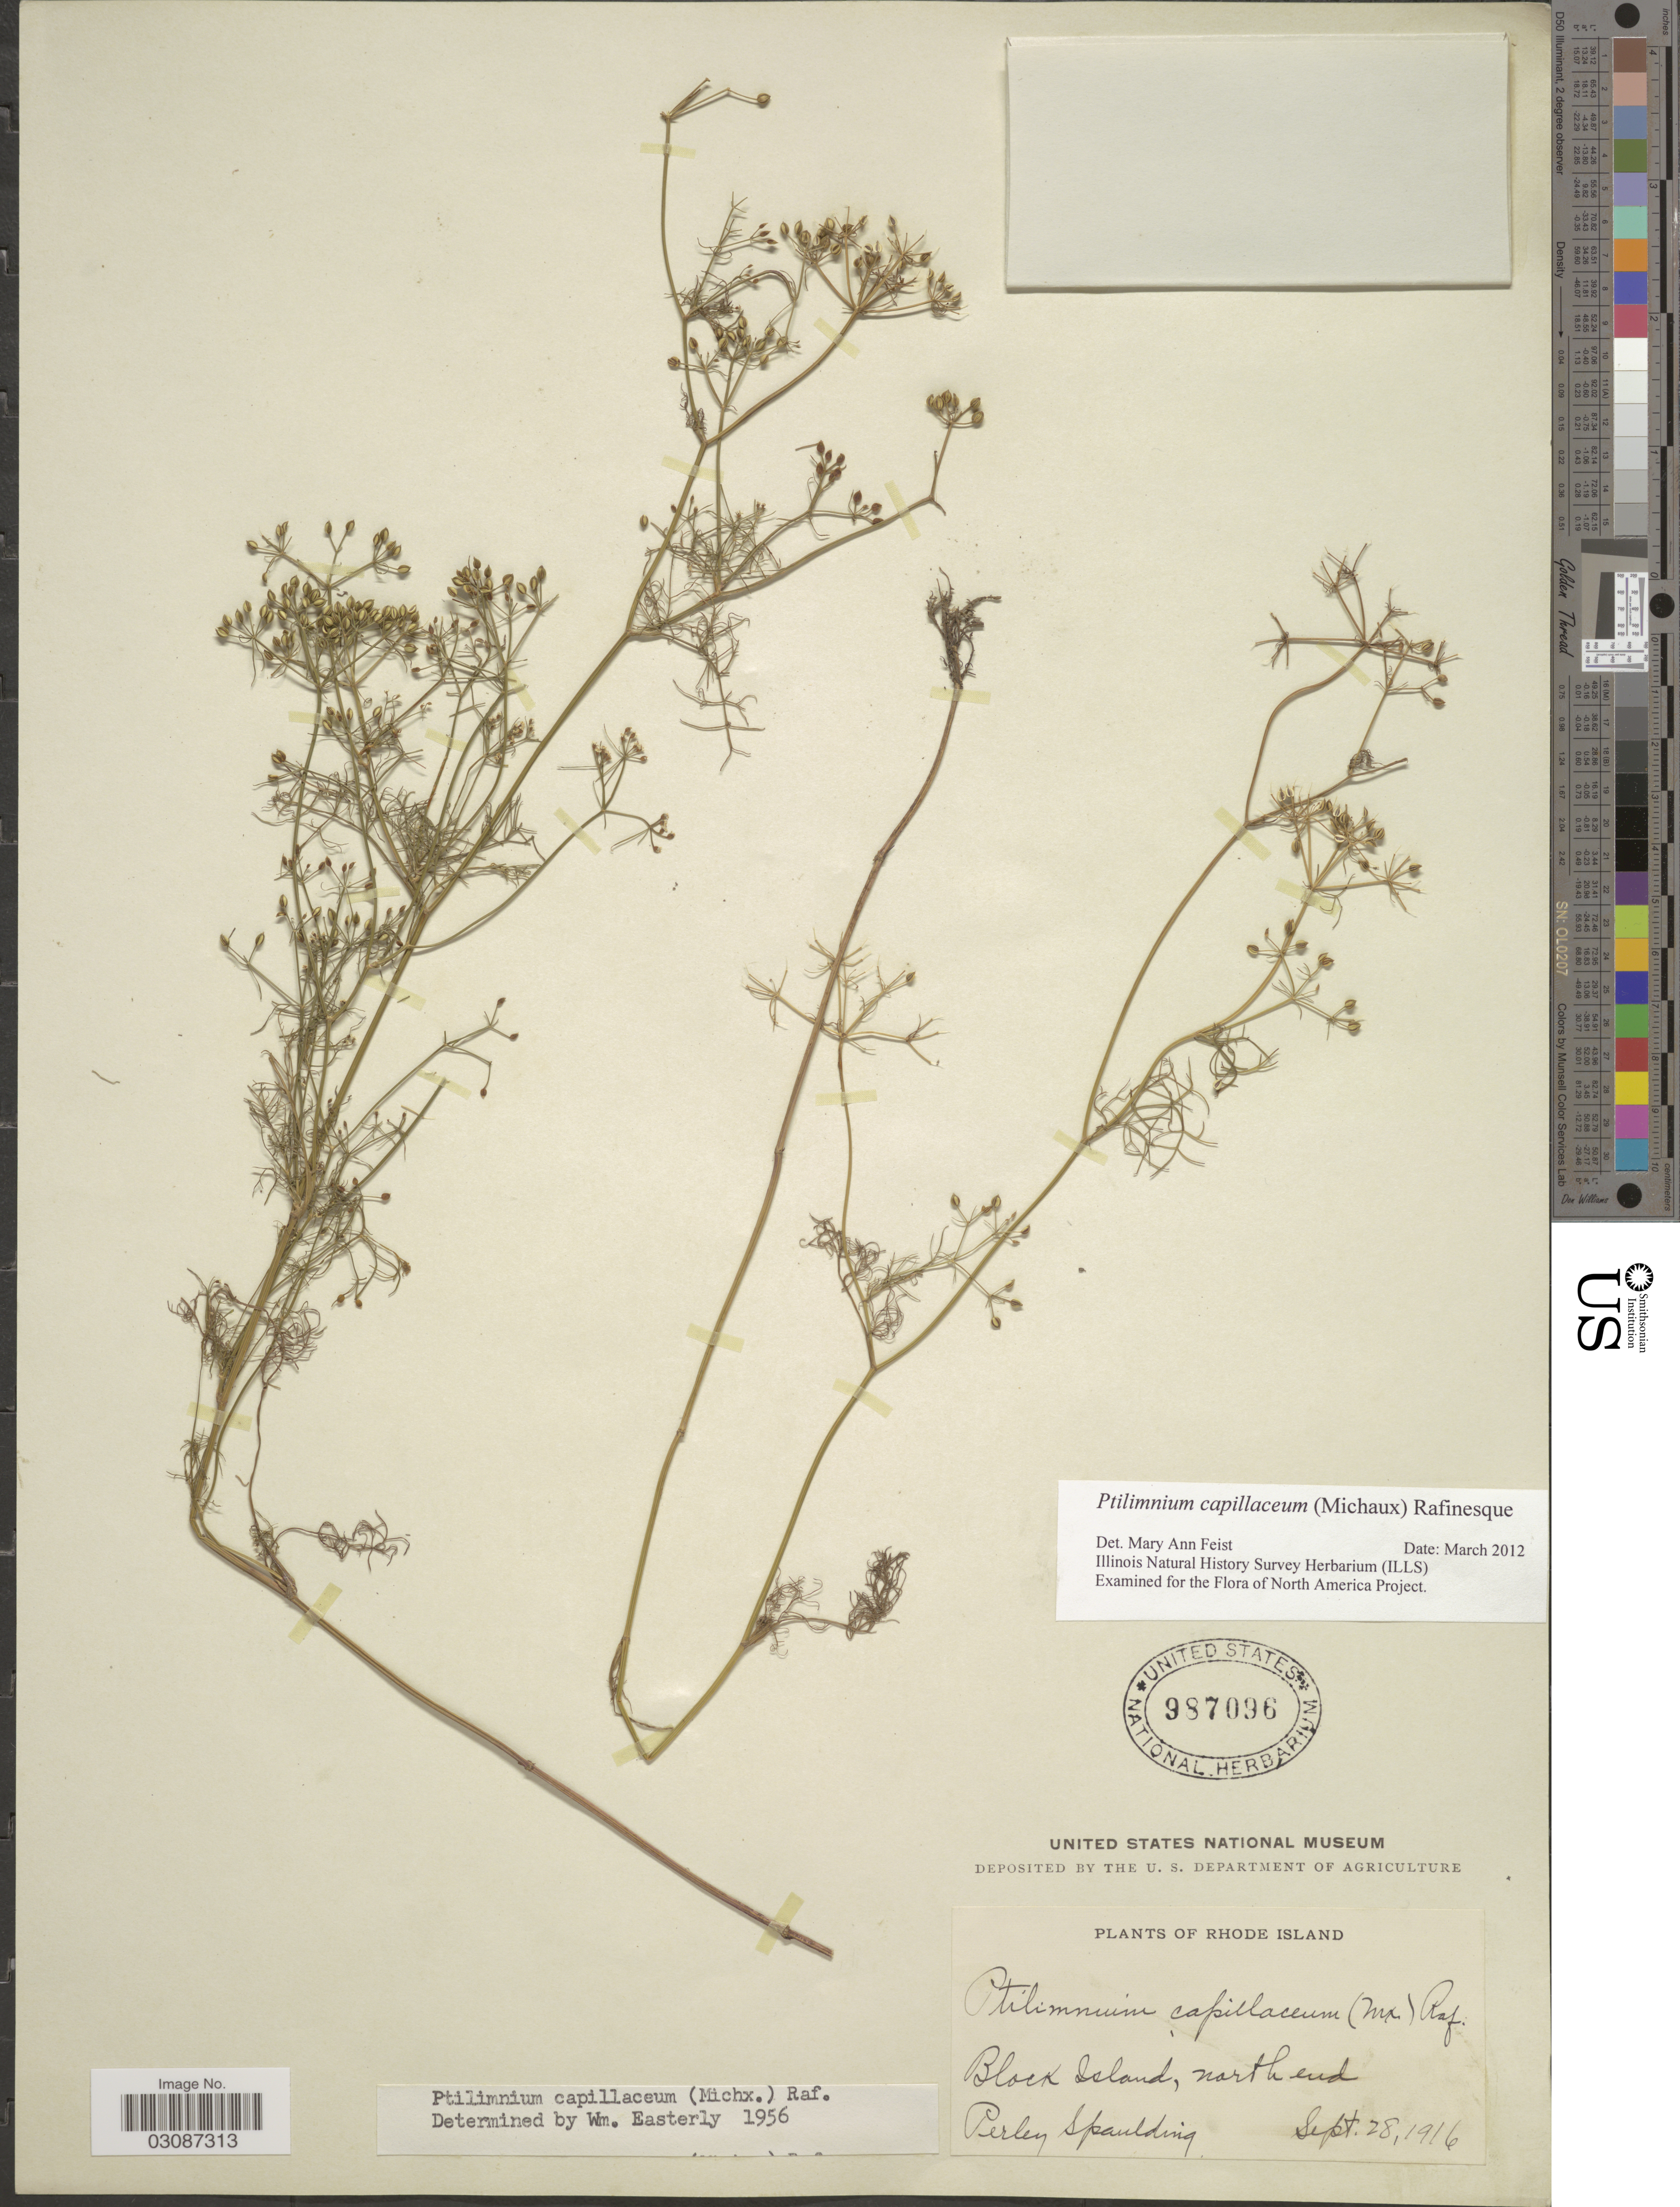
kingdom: Plantae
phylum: Tracheophyta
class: Magnoliopsida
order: Apiales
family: Apiaceae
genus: Ptilimnium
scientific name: Ptilimnium capillaceum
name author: (Michx.) Raf.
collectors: P. Spaulding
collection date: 1916-09-28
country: United States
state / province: Rhode Island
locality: Block Island, north end.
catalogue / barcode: US 987096